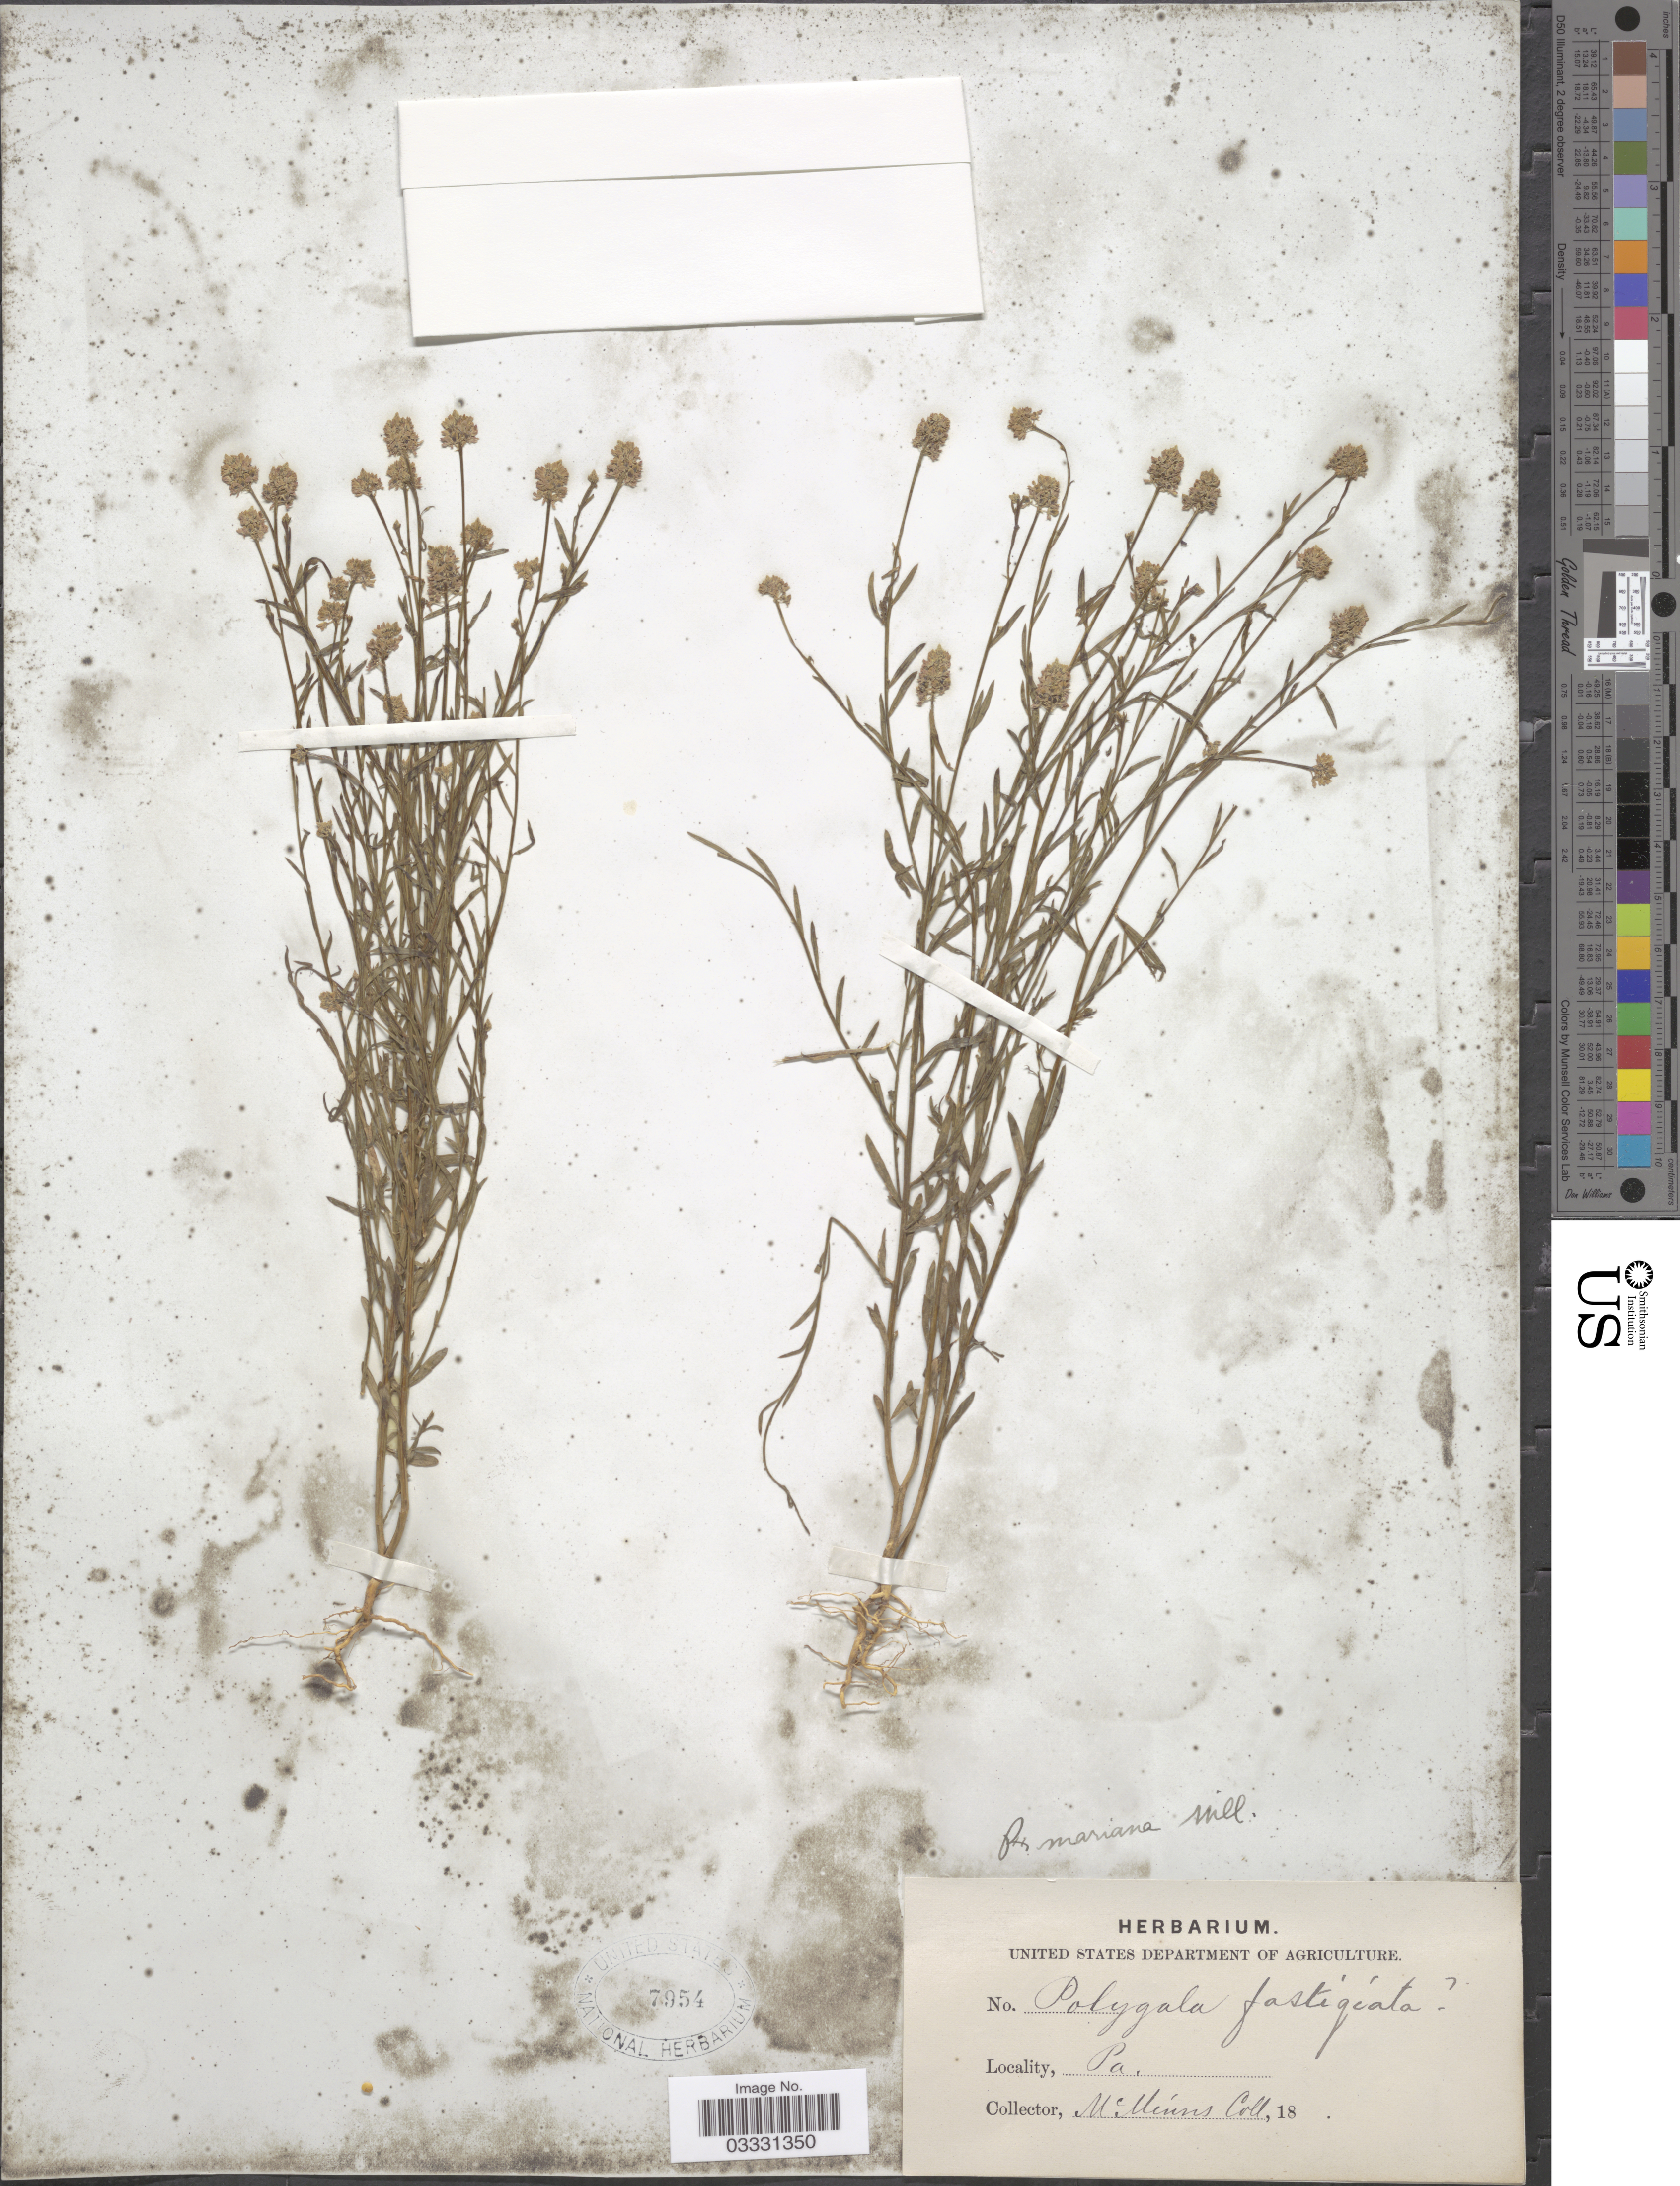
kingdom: Plantae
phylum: Tracheophyta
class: Magnoliopsida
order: Fabales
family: Polygalaceae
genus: Polygala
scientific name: Polygala mariana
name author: Mill.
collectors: McMinn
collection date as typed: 18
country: United States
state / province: Pennsylvania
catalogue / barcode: US 7954